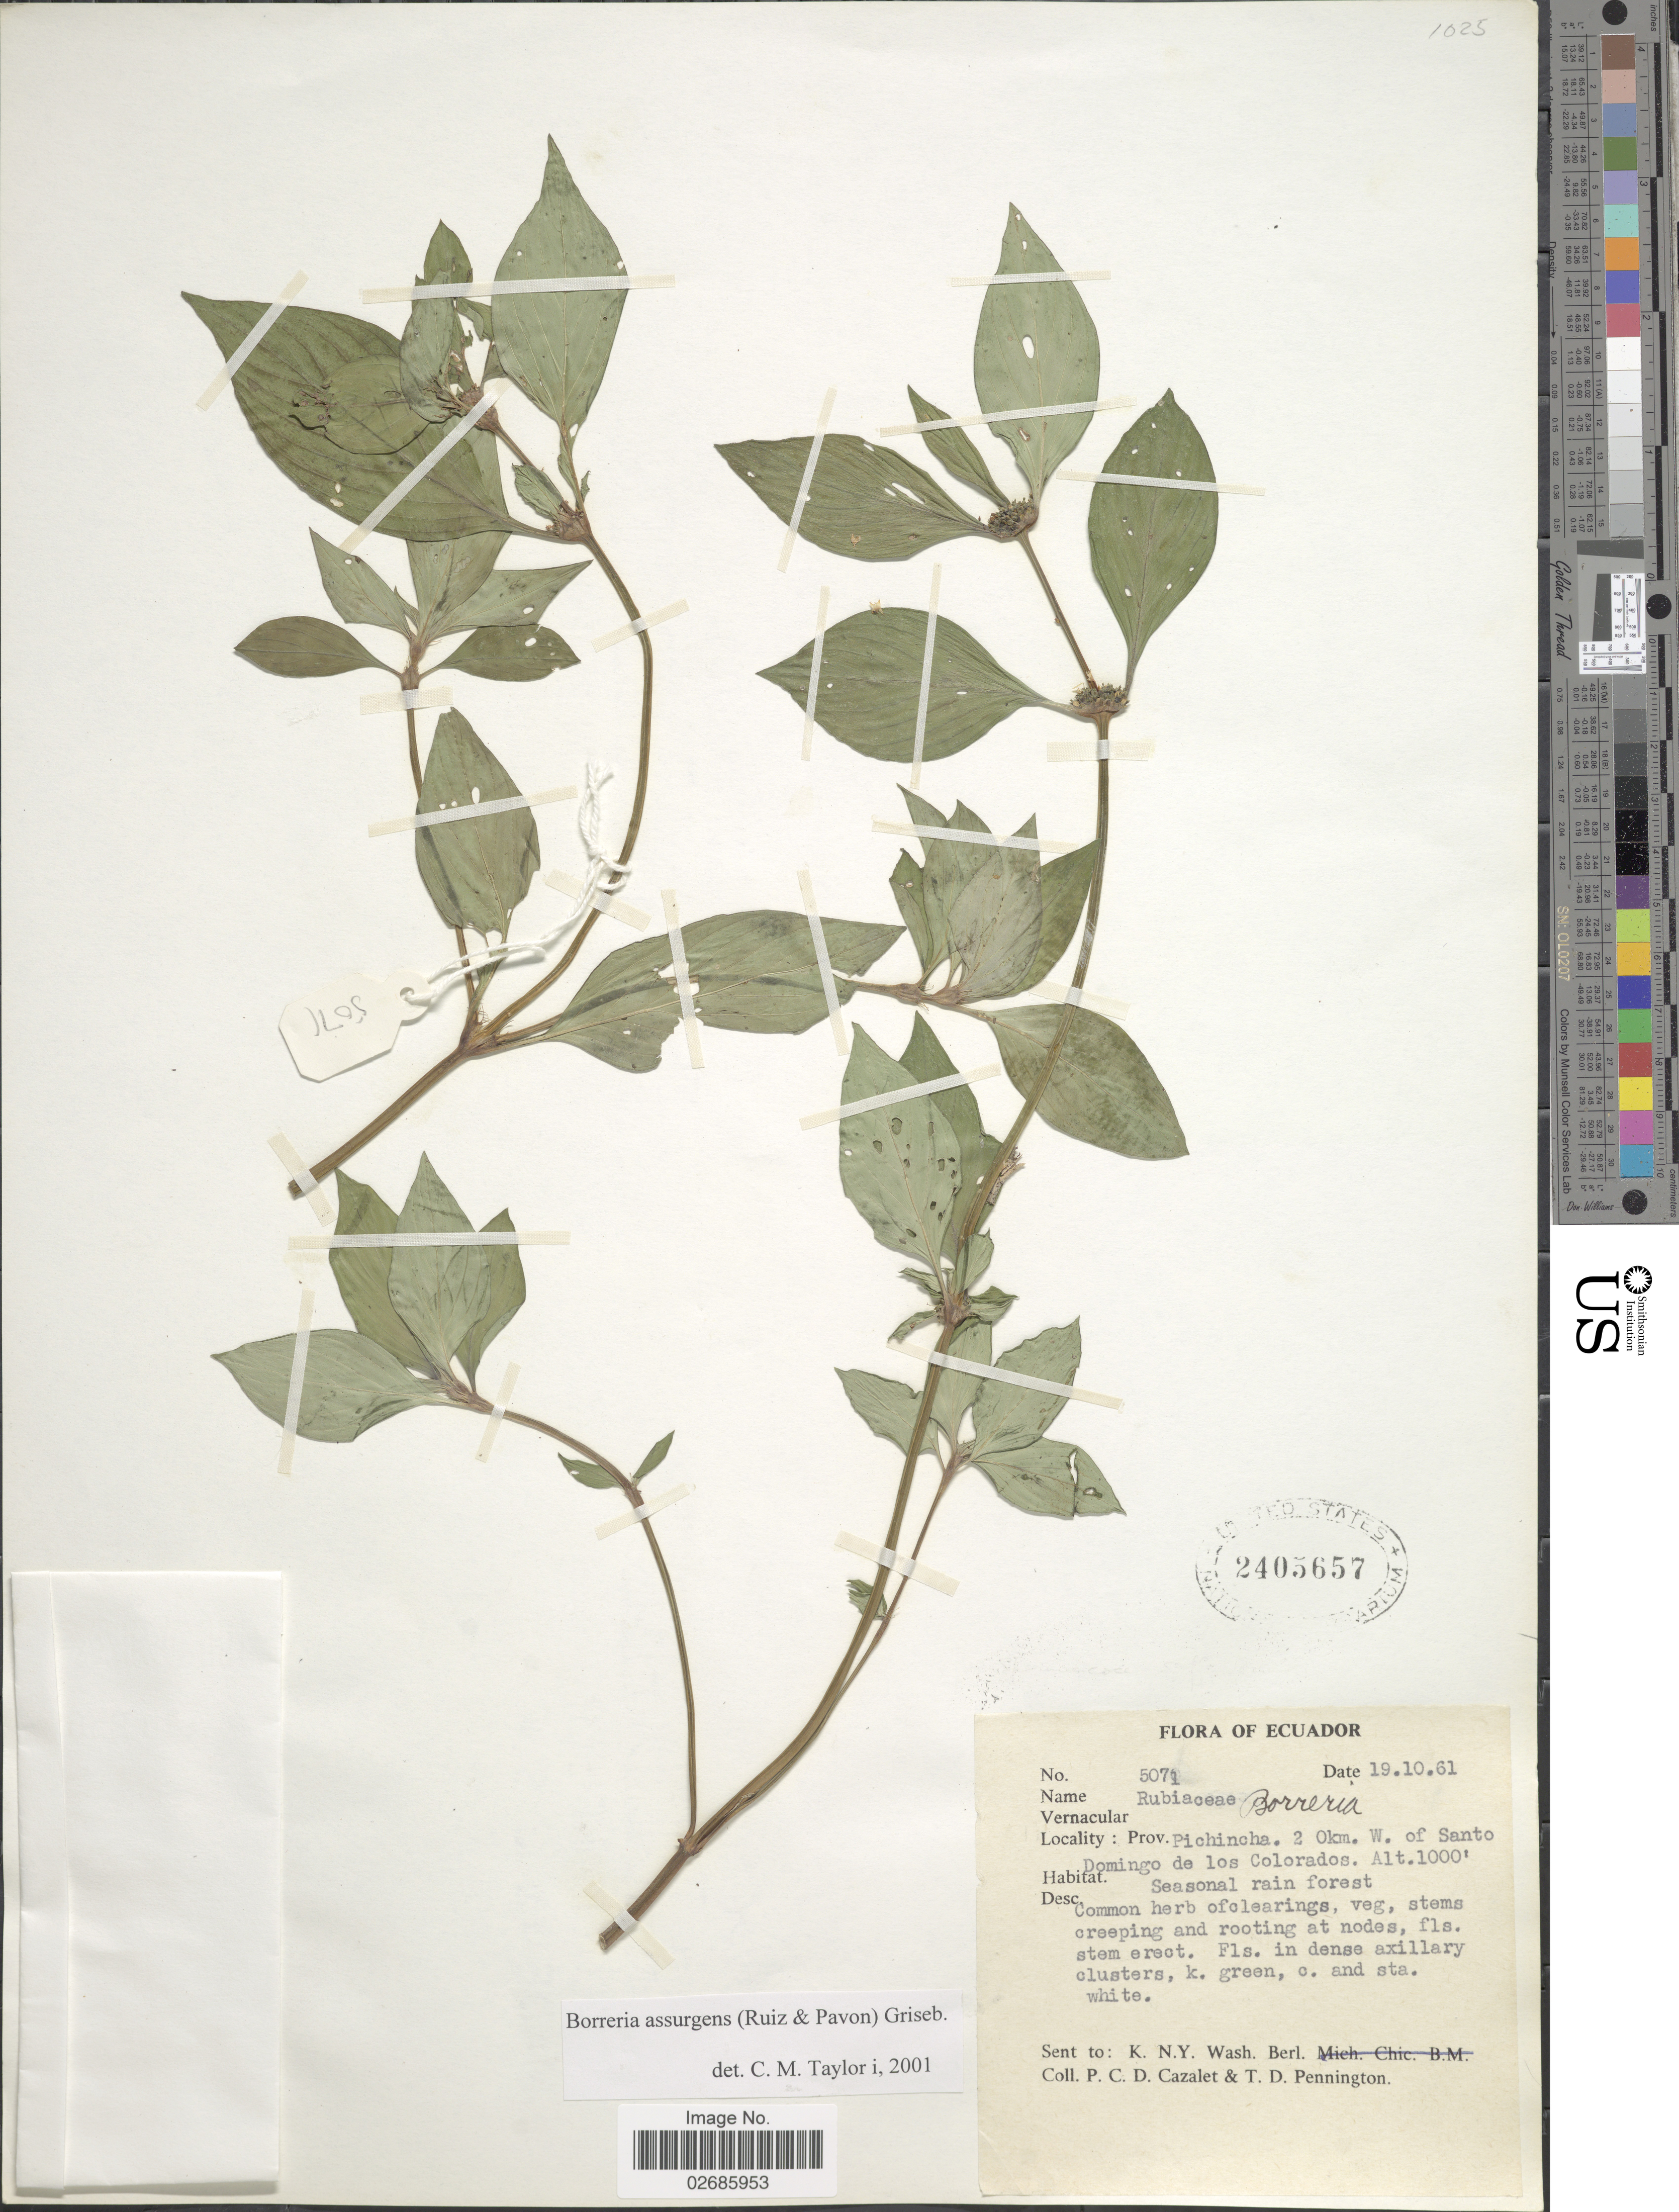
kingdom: Plantae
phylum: Tracheophyta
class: Magnoliopsida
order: Gentianales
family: Rubiaceae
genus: Borreria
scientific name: Borreria remota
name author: (Lam.) Bacigalupo & E.L. Cabral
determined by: Kirkbride, J. H., Jr.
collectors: P. C. D. Cazalet & T. D. Pennington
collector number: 5071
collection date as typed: Transcribed d/m/y: 19/10/61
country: Ecuador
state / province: Pichincha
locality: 2 0km. W. of Santo Domingo de los Colorados.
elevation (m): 305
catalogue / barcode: US 2405657